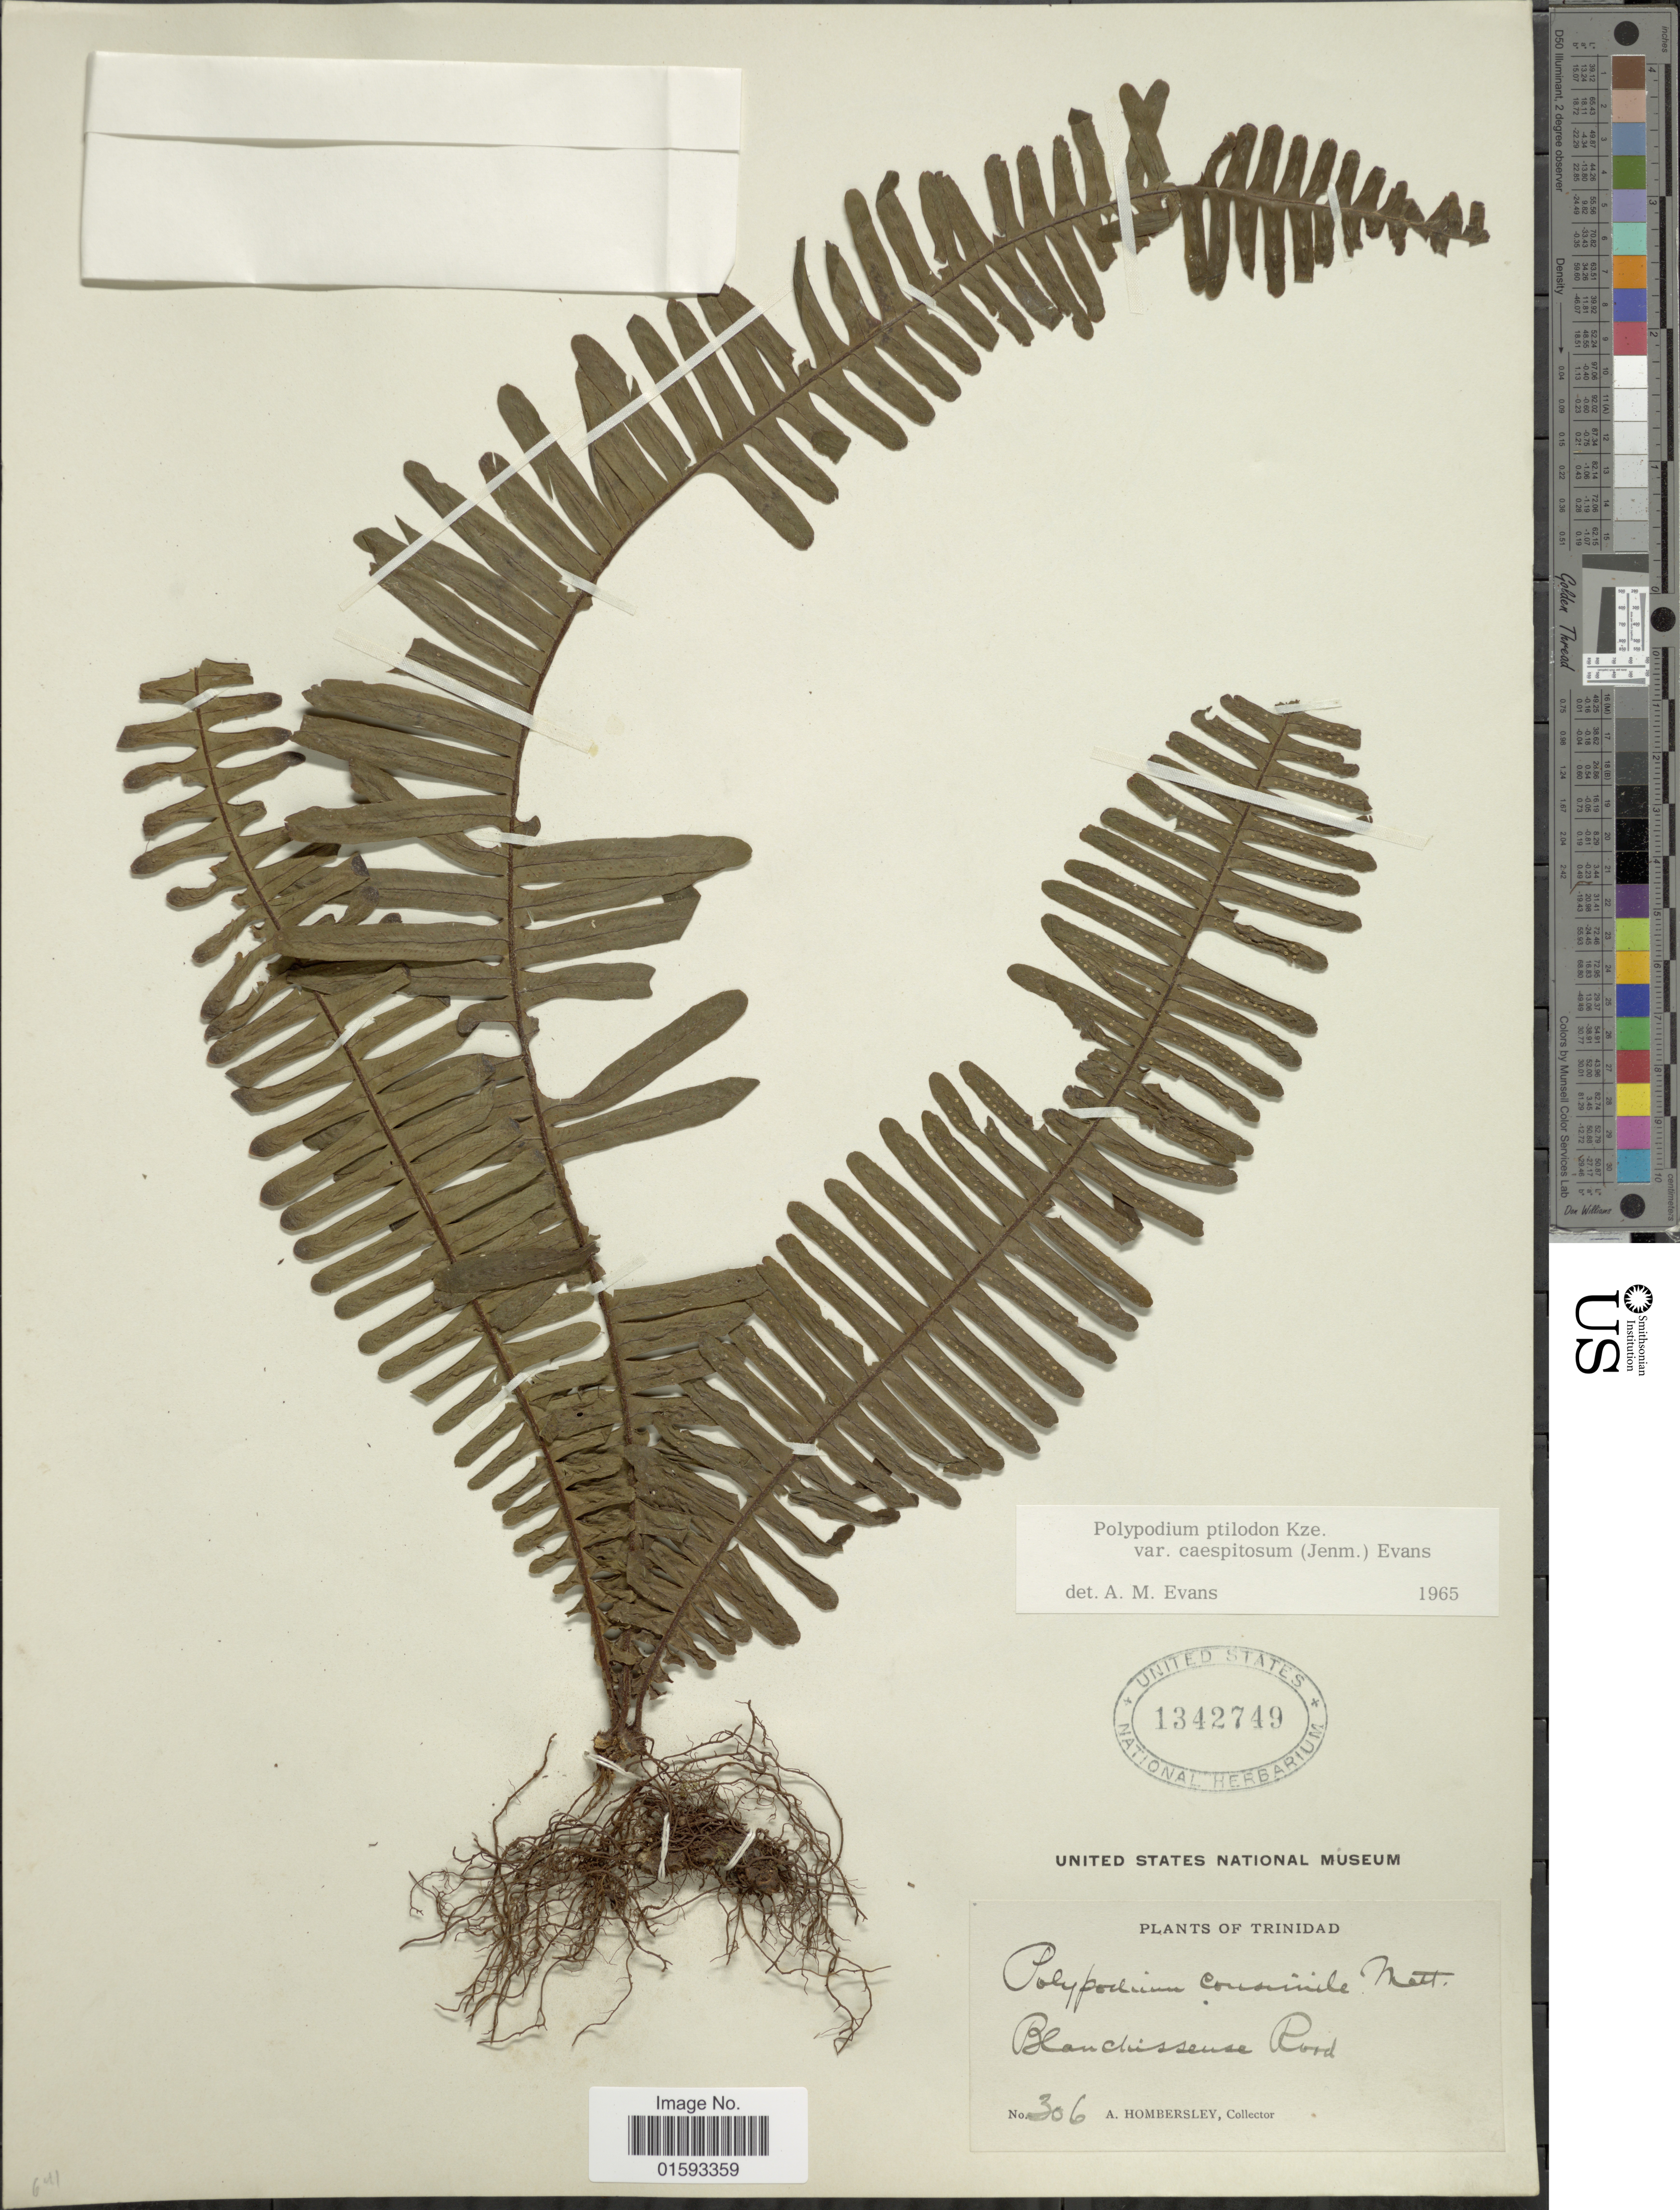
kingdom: Plantae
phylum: Tracheophyta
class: Polypodiopsida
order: Polypodiales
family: Polypodiaceae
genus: Pecluma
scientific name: Pecluma ptilodos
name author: (Kunze) Price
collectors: A. Hombersley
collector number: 306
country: Trinidad and Tobago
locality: Trinidad, Blanchisseuse Road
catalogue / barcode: US 1342749